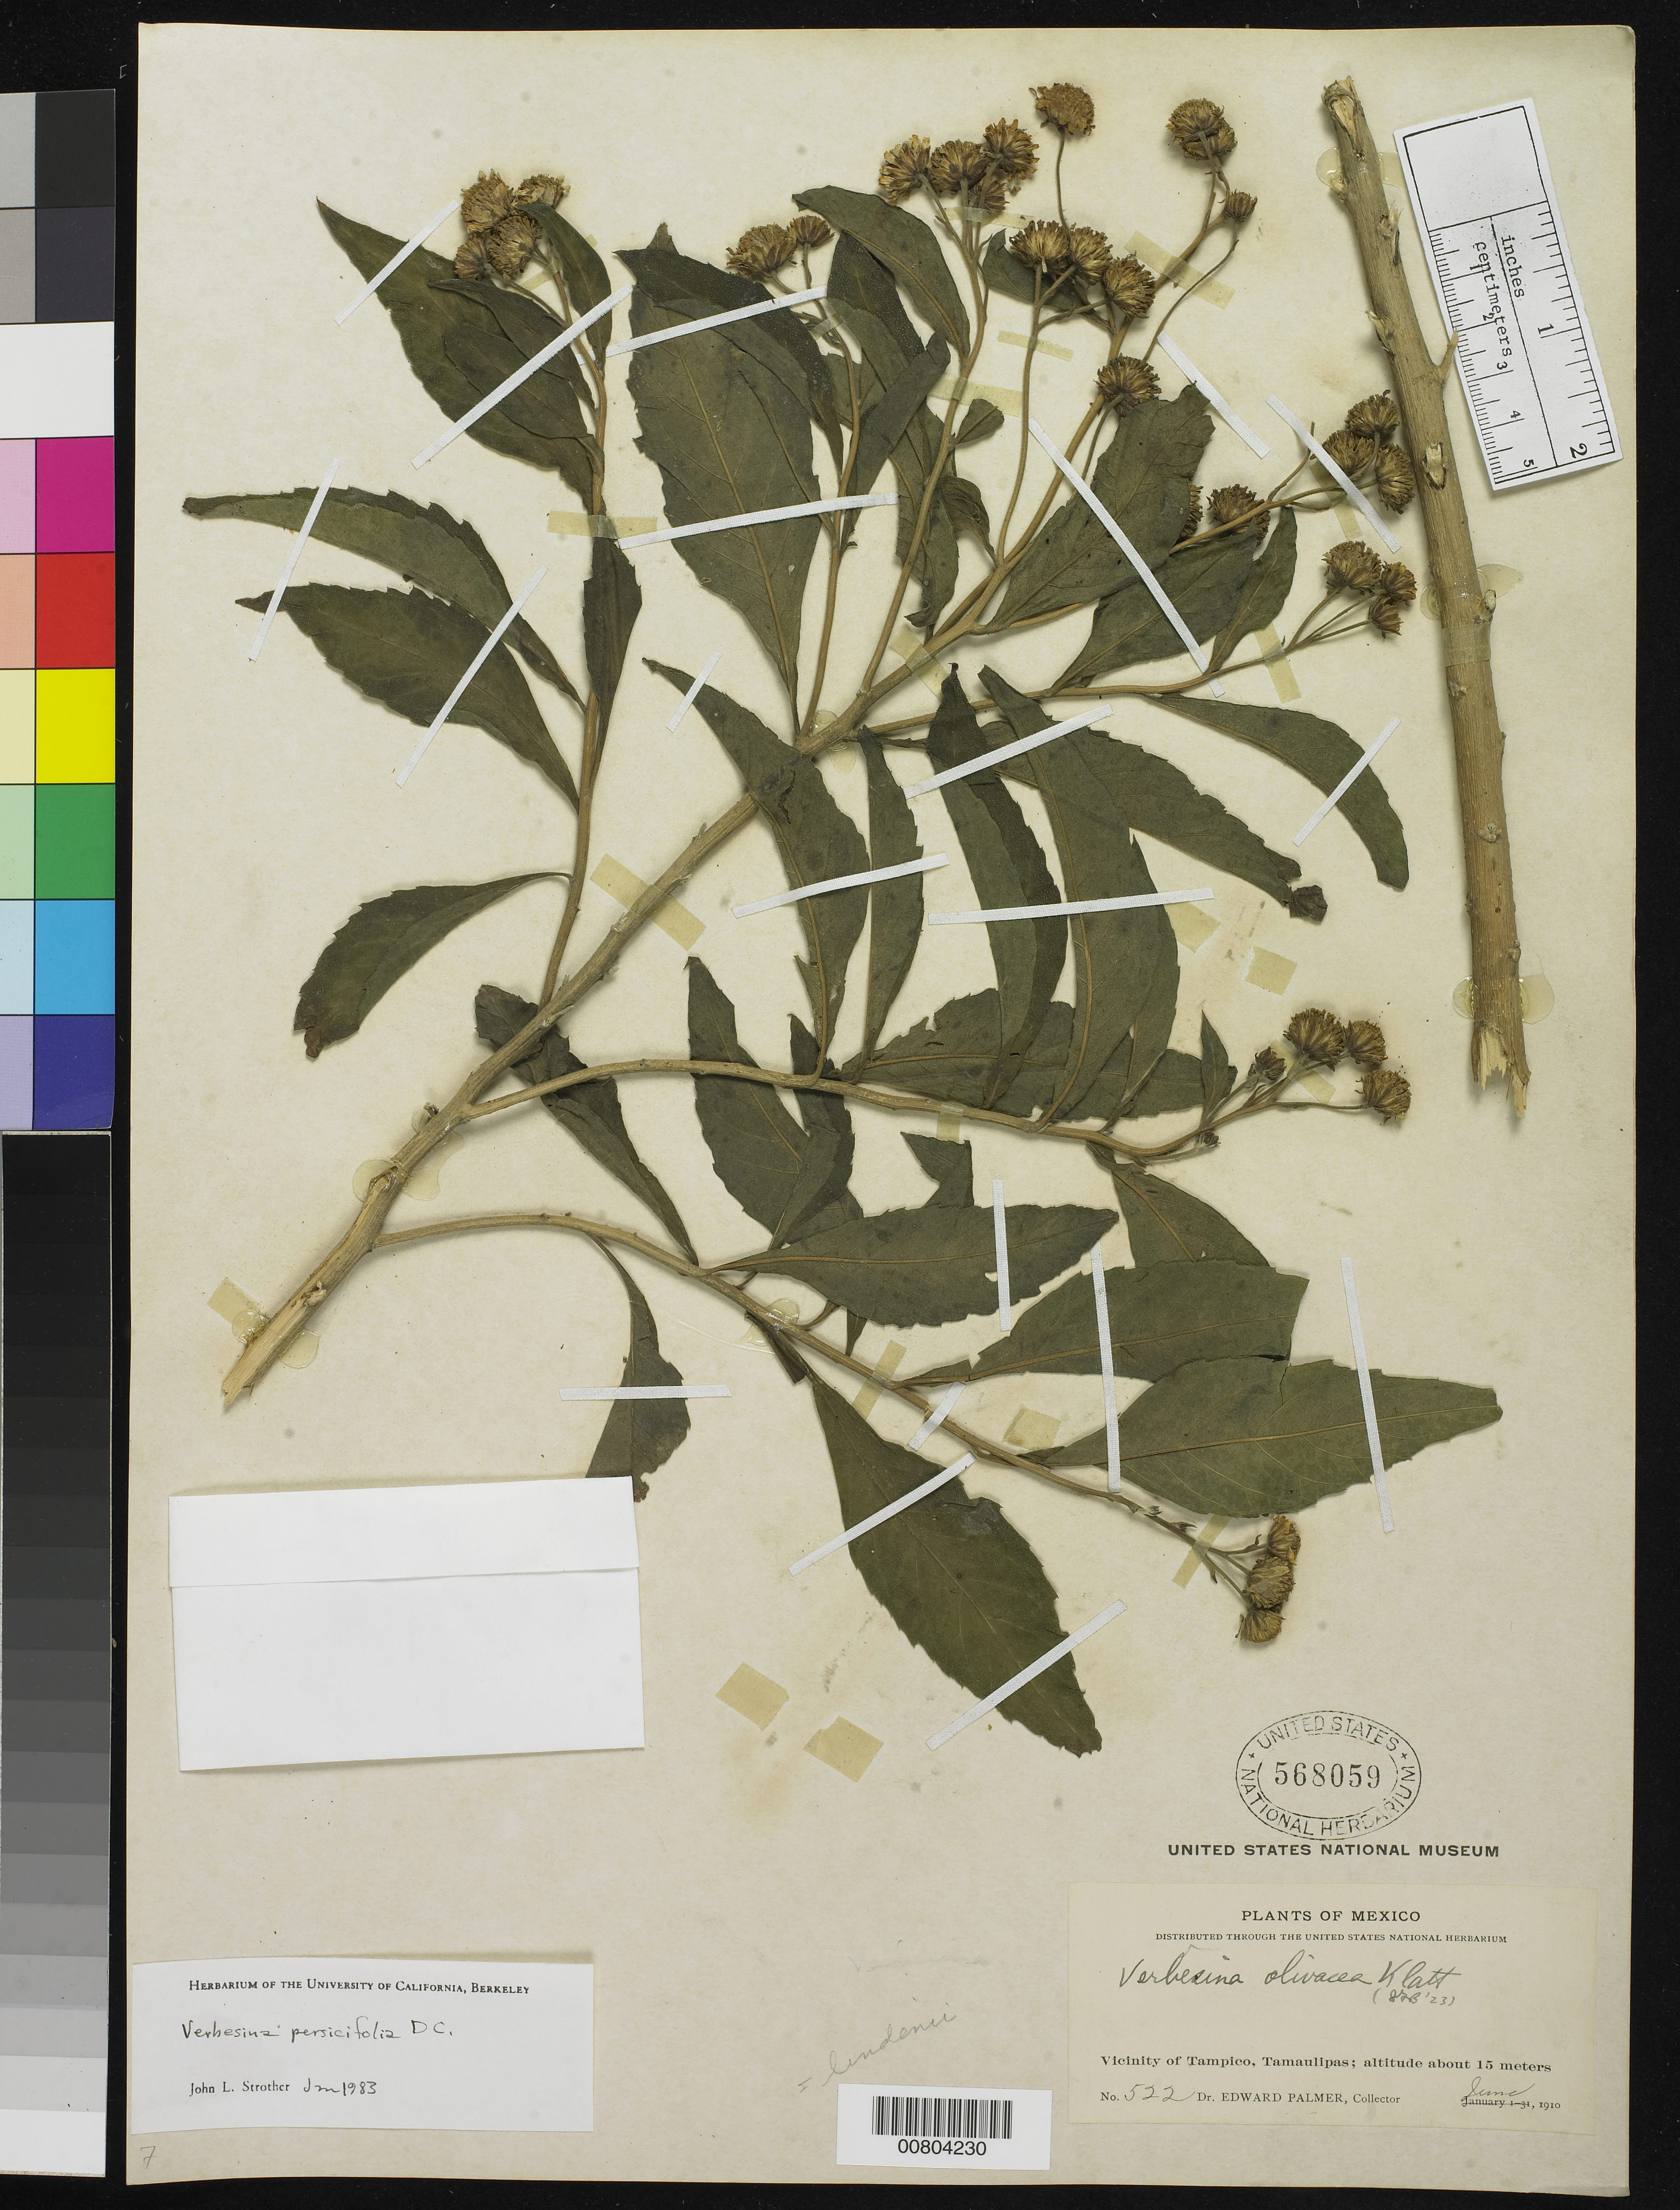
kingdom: Plantae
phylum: Tracheophyta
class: Magnoliopsida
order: Asterales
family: Asteraceae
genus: Verbesina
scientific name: Verbesina persicifolia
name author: DC.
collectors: E. Palmer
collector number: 522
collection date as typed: Jun 1910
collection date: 1910-06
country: Mexico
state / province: Tamaulipas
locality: Vicinity of Tampico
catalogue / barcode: US 568059